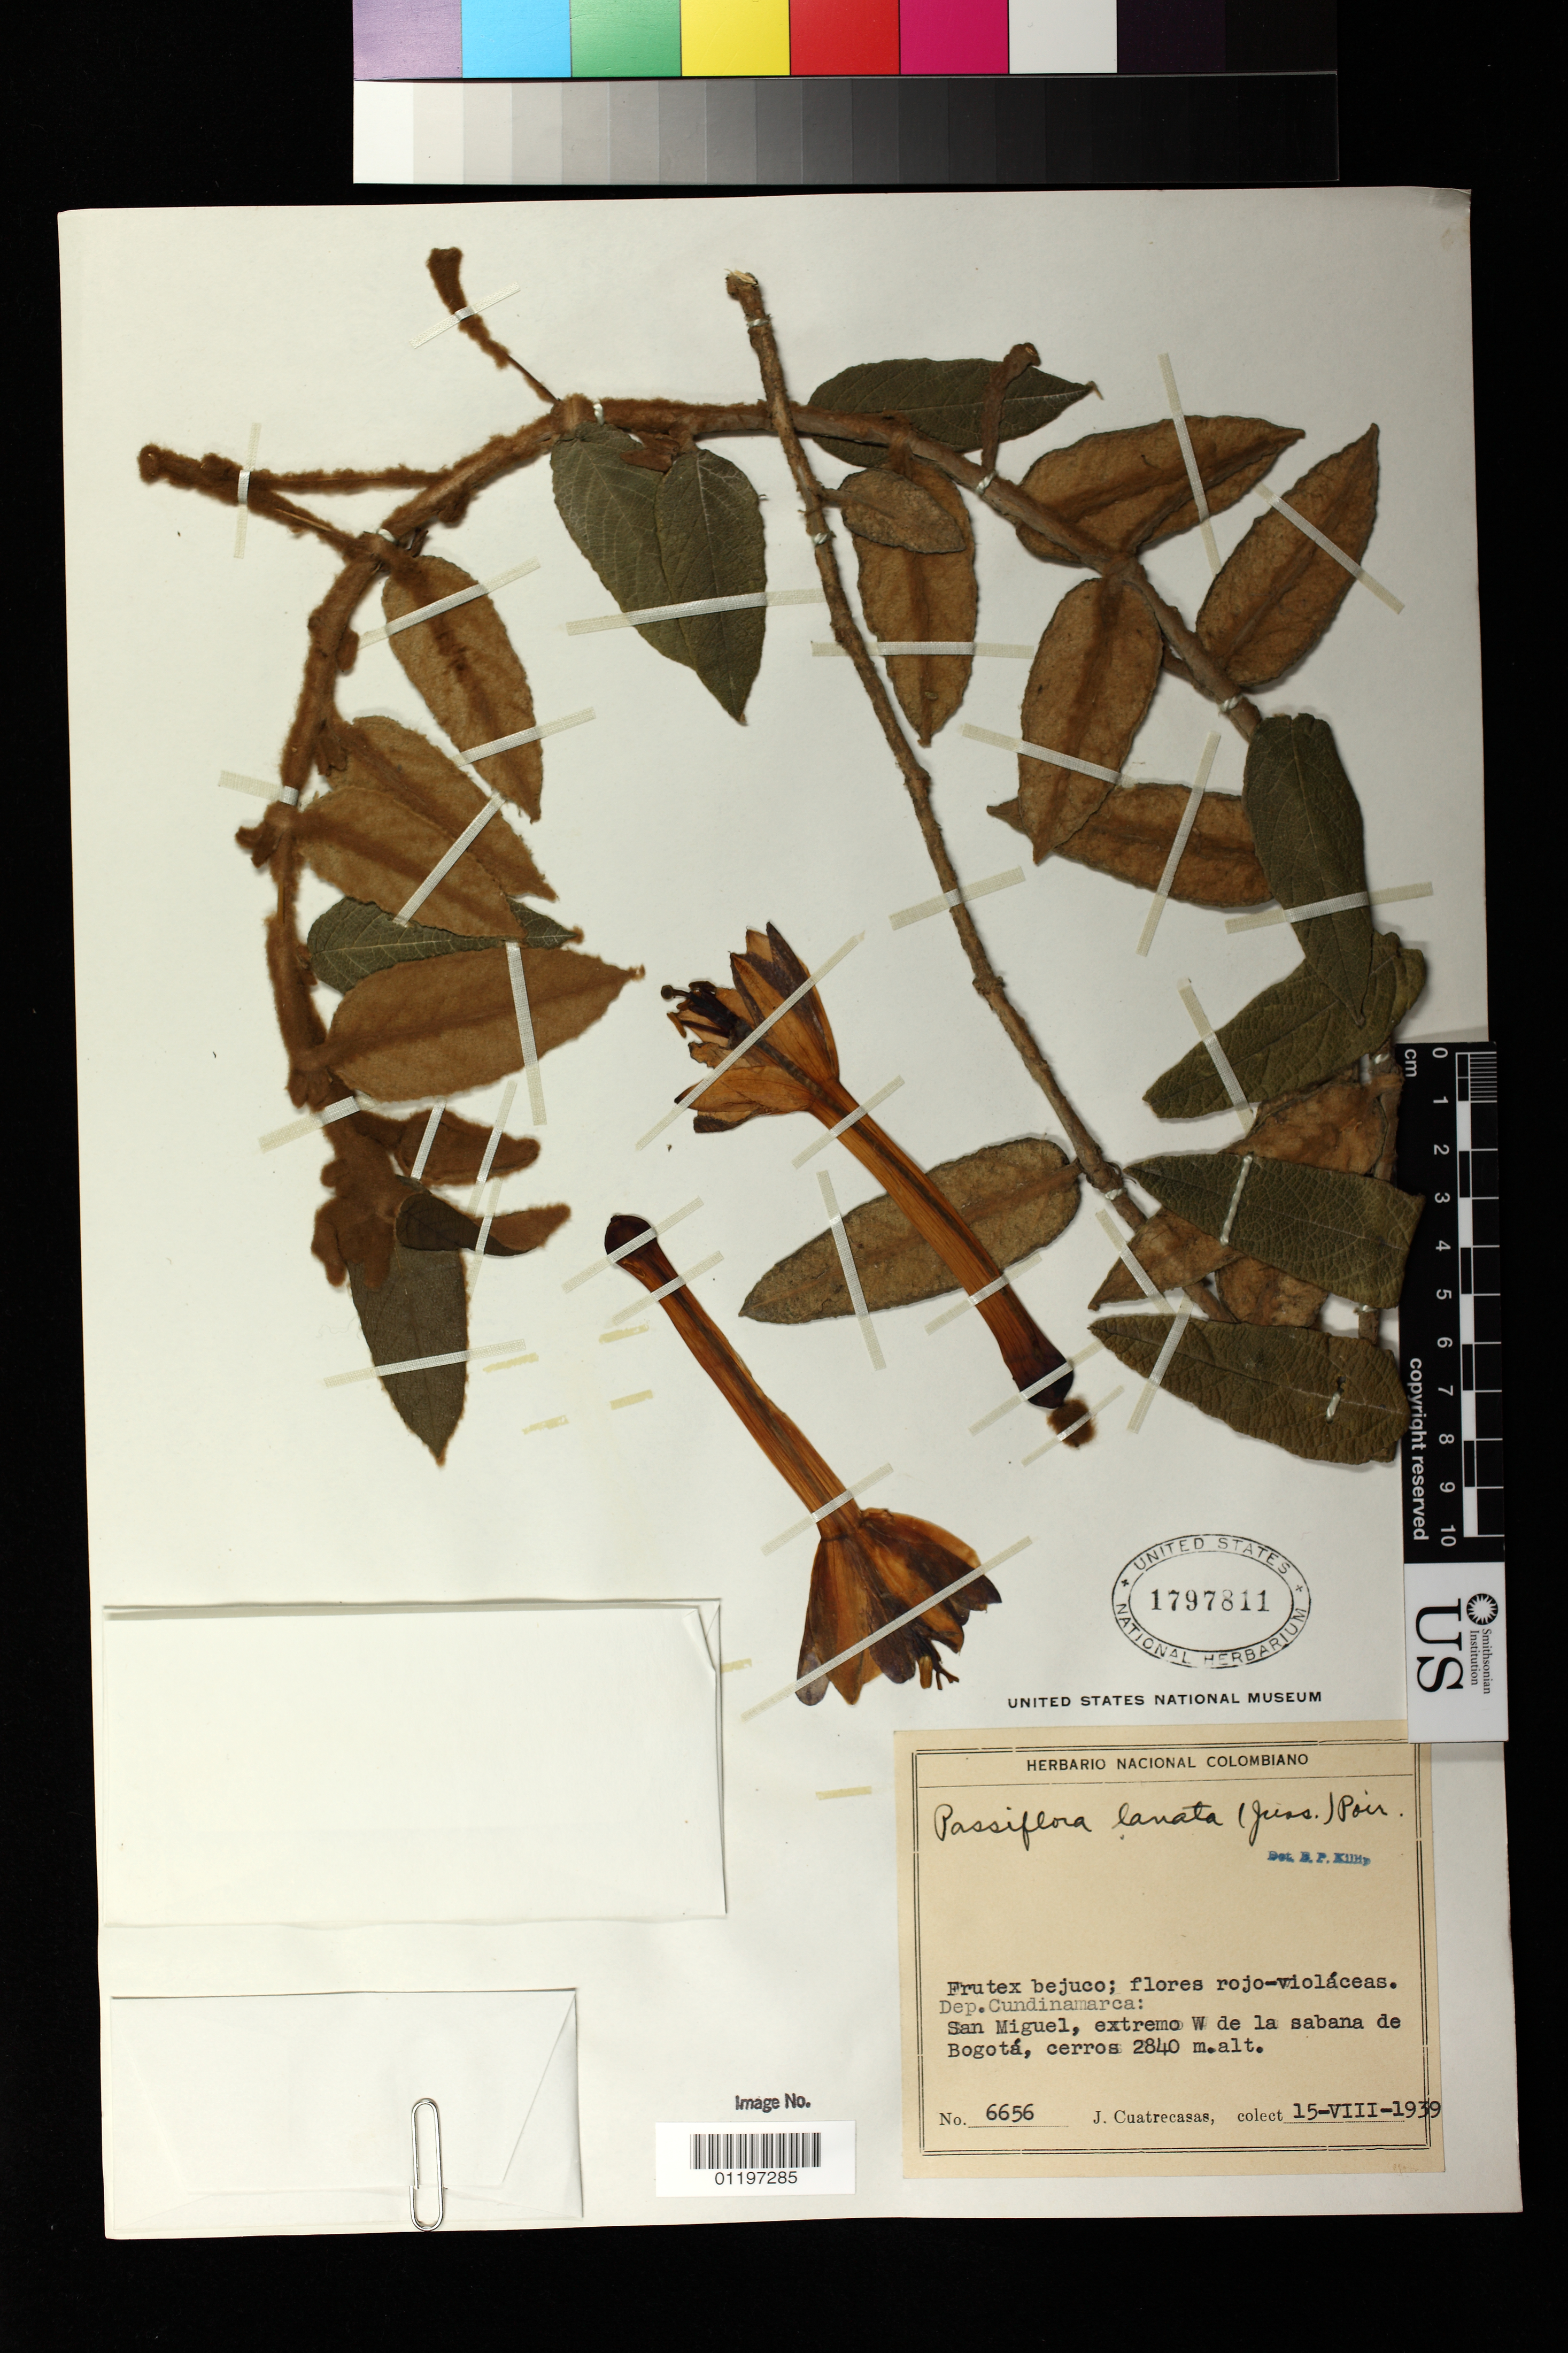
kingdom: Plantae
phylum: Tracheophyta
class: Magnoliopsida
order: Malpighiales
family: Passifloraceae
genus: Passiflora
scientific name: Passiflora lanata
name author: (Juss.) Poir.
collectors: J. Cuatrecasas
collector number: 6656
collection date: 1939-08-15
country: Colombia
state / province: Cundinamarca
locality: San Miguel, extremo W de la sabana de Bogota.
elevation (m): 2840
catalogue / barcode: US 1797811